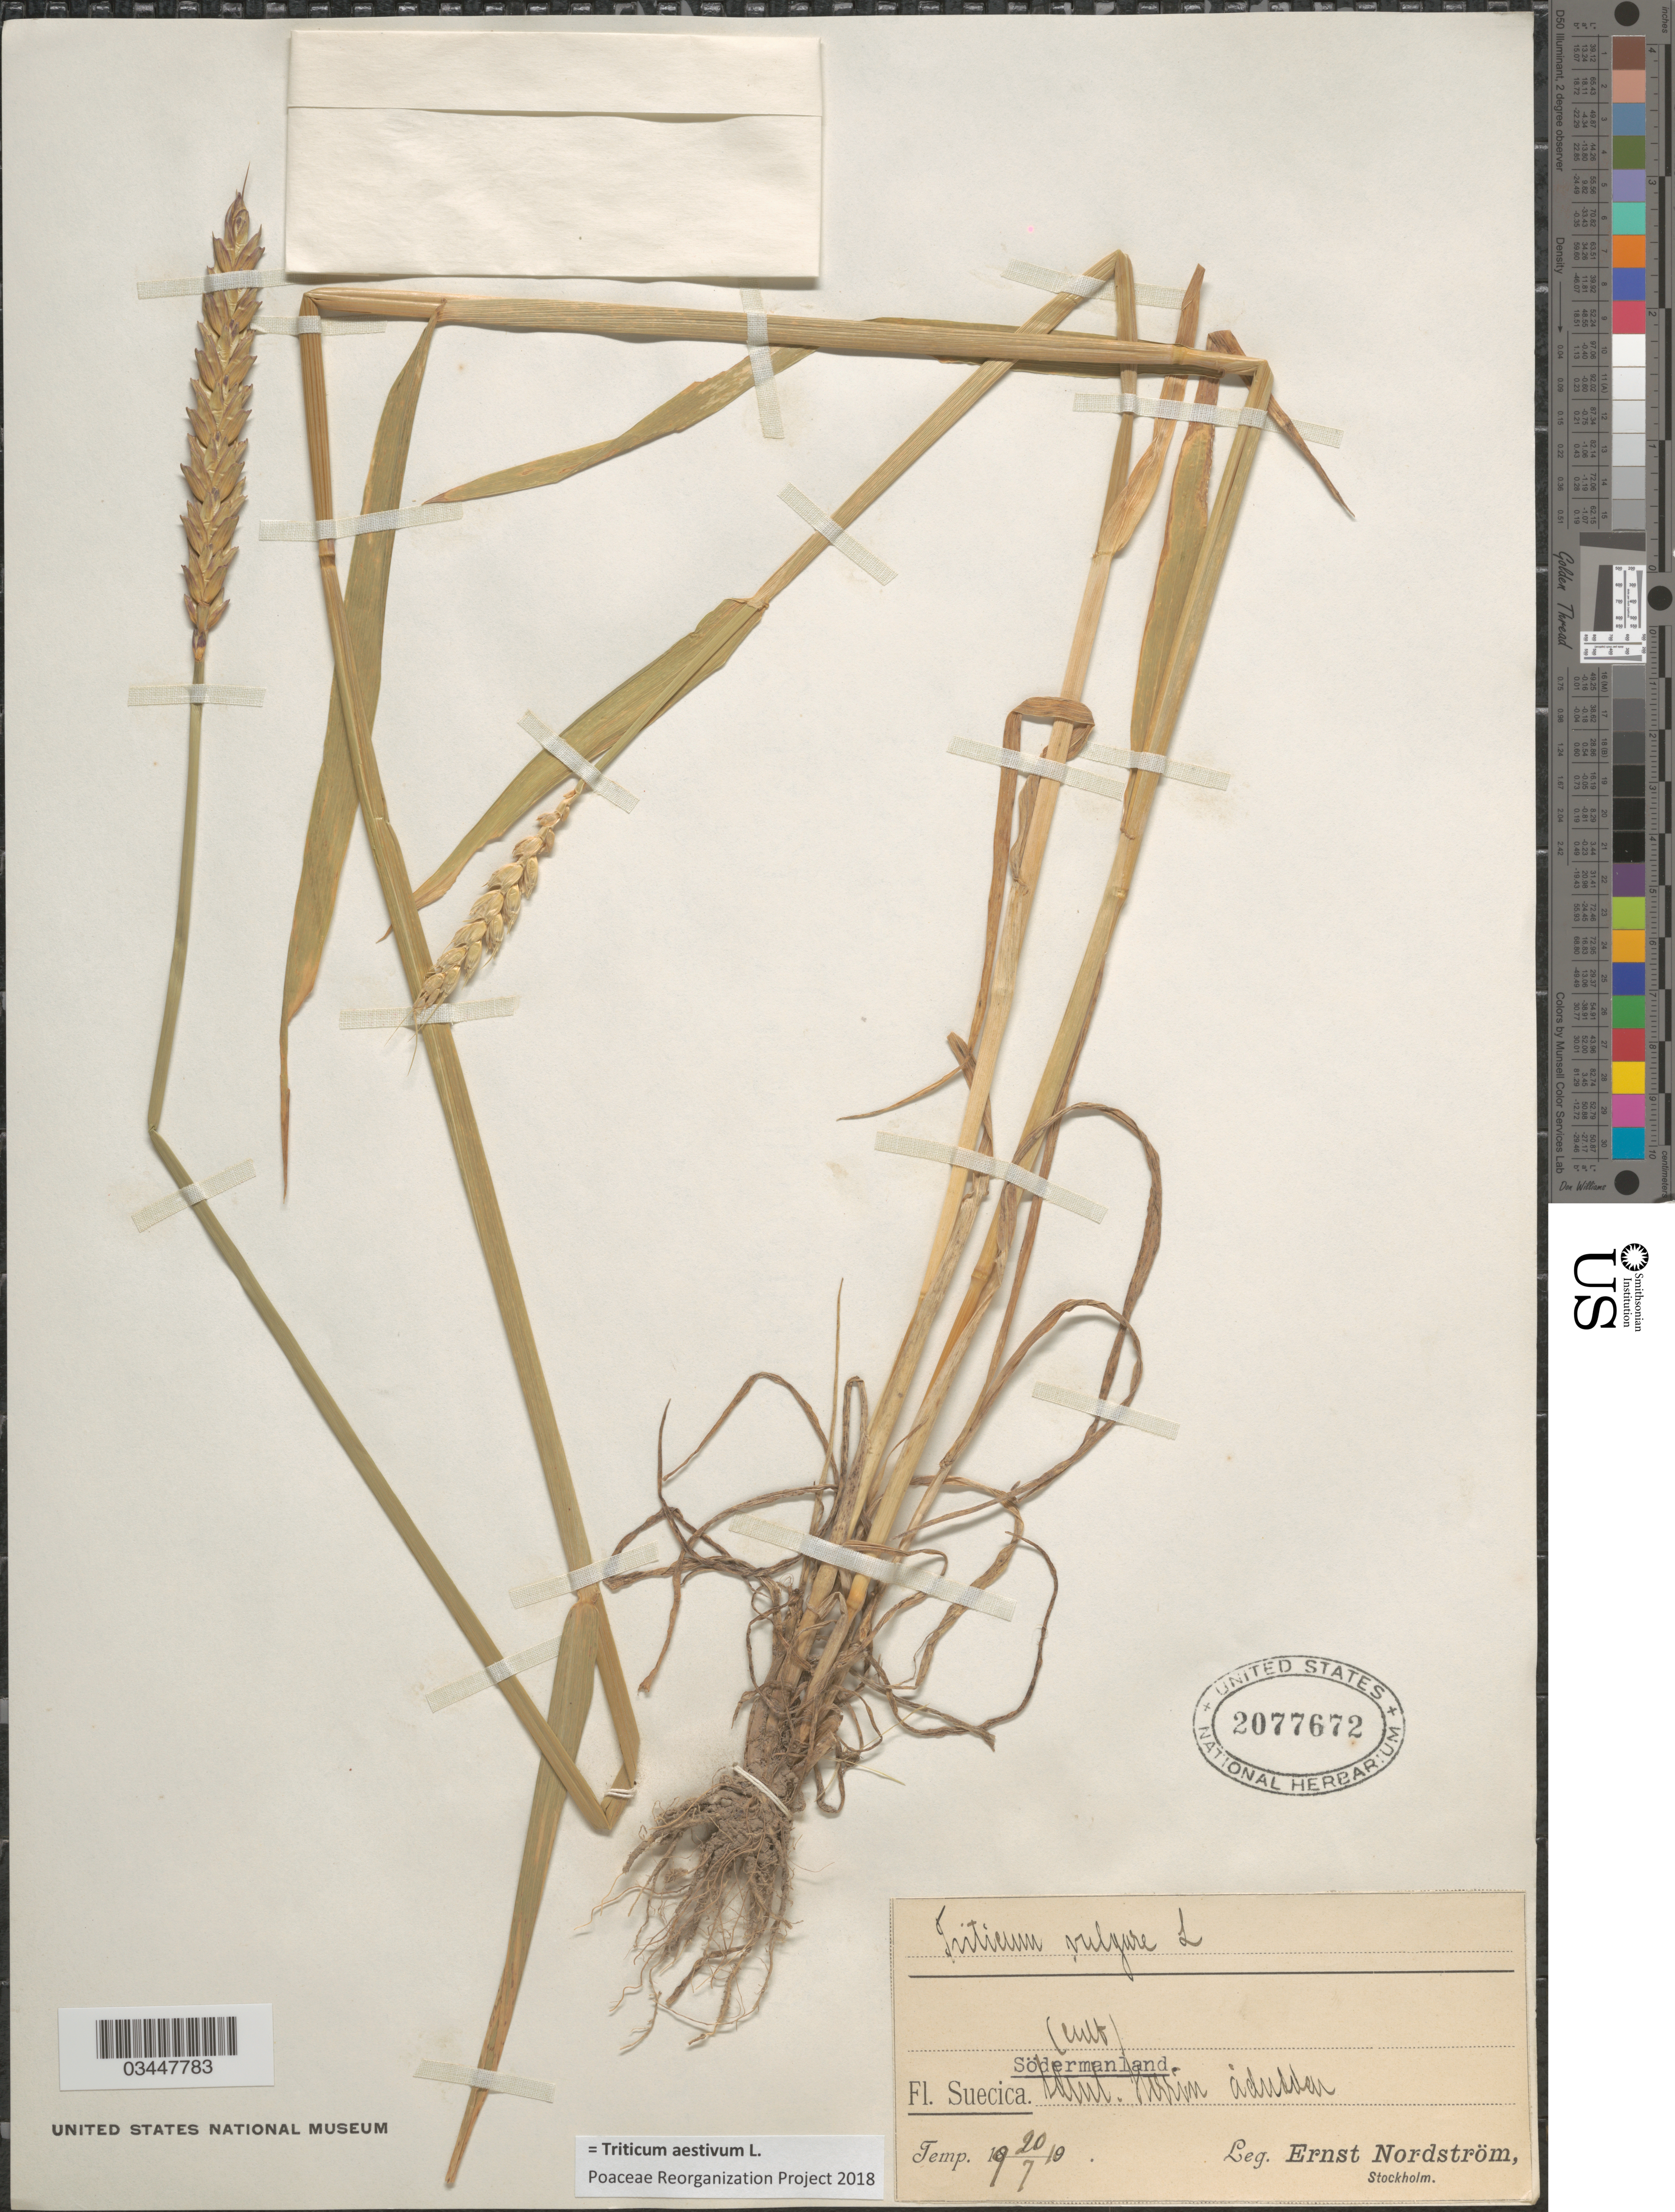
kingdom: Plantae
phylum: Tracheophyta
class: Liliopsida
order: Poales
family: Poaceae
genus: Triticum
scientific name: Triticum aestivum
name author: L.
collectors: E. Nordström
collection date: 1910-07-20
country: Sweden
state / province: Sodermanland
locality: (Cult). Södermanland. Suecica. Sdml. Herrön ädudden.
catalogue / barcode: US 2077672